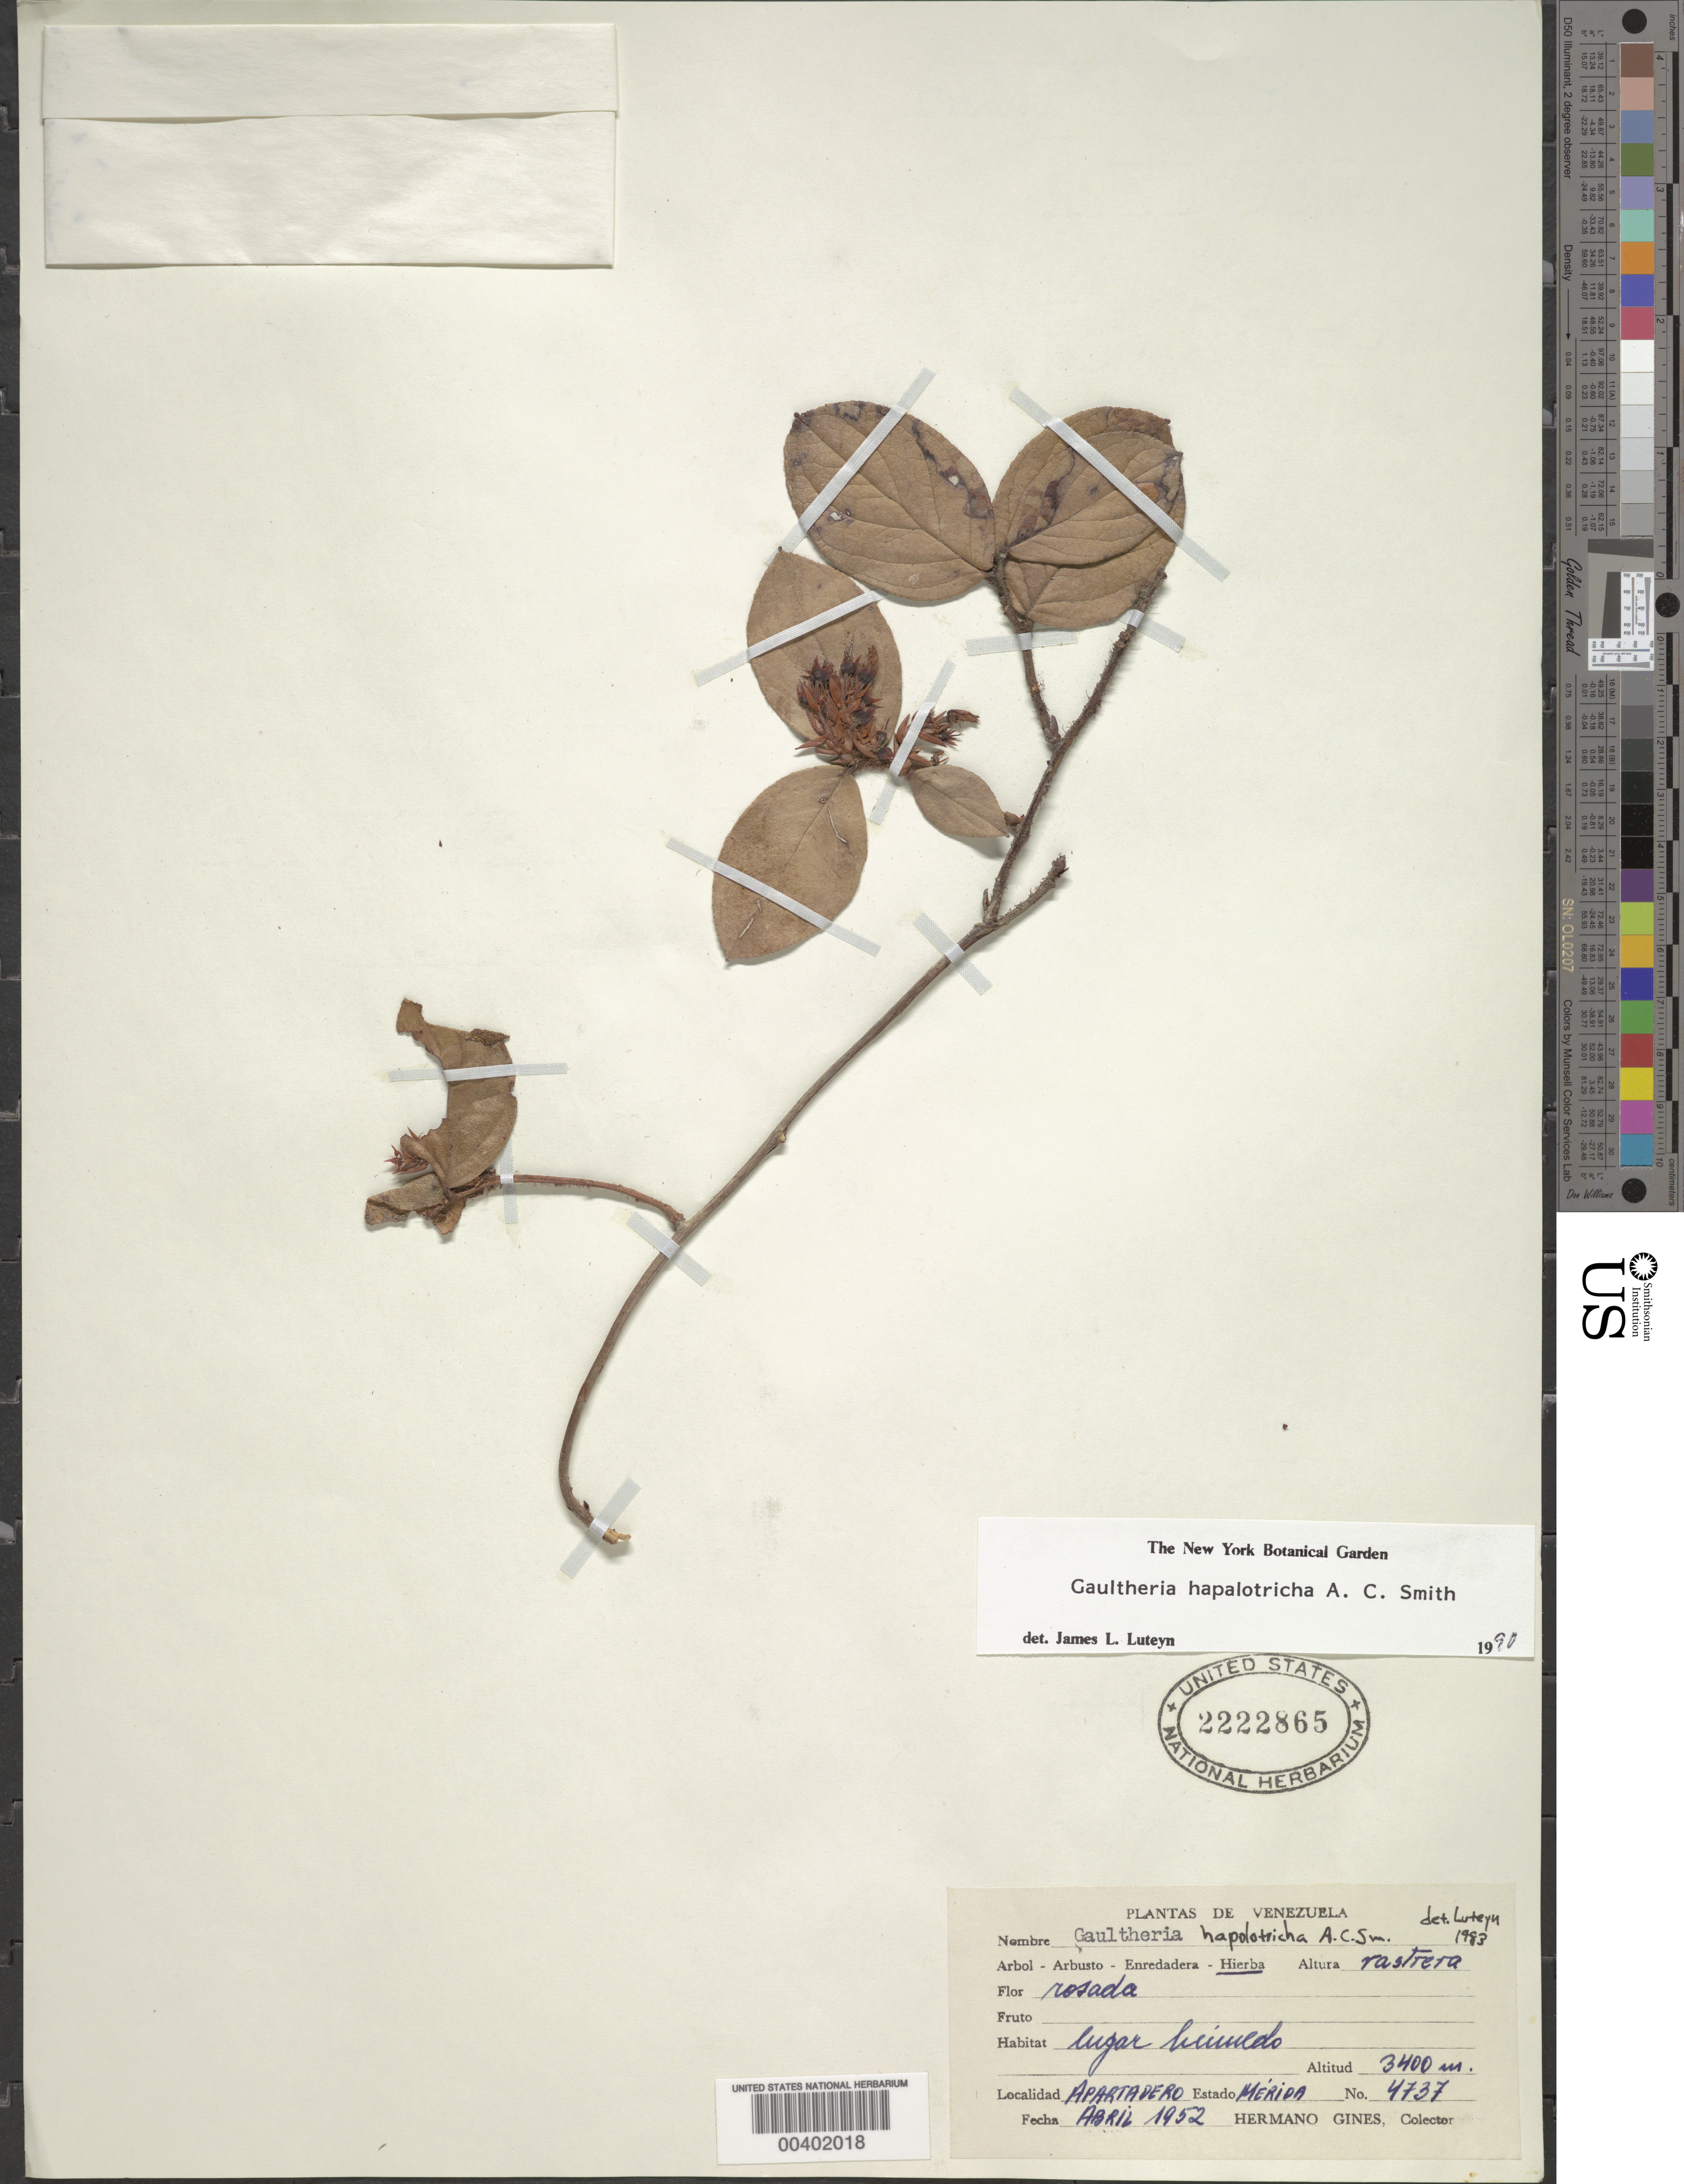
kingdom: Plantae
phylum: Tracheophyta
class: Magnoliopsida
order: Ericales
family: Ericaceae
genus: Gaultheria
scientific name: Gaultheria hapalotricha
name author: A.C. Sm.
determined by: Luteyn, J. L.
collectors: Bro. Gines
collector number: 4737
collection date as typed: Apr 1952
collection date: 1952-04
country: Venezuela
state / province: Mérida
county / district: Rangel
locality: Apartaderos Apartaderos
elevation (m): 3400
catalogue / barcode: US 2222865